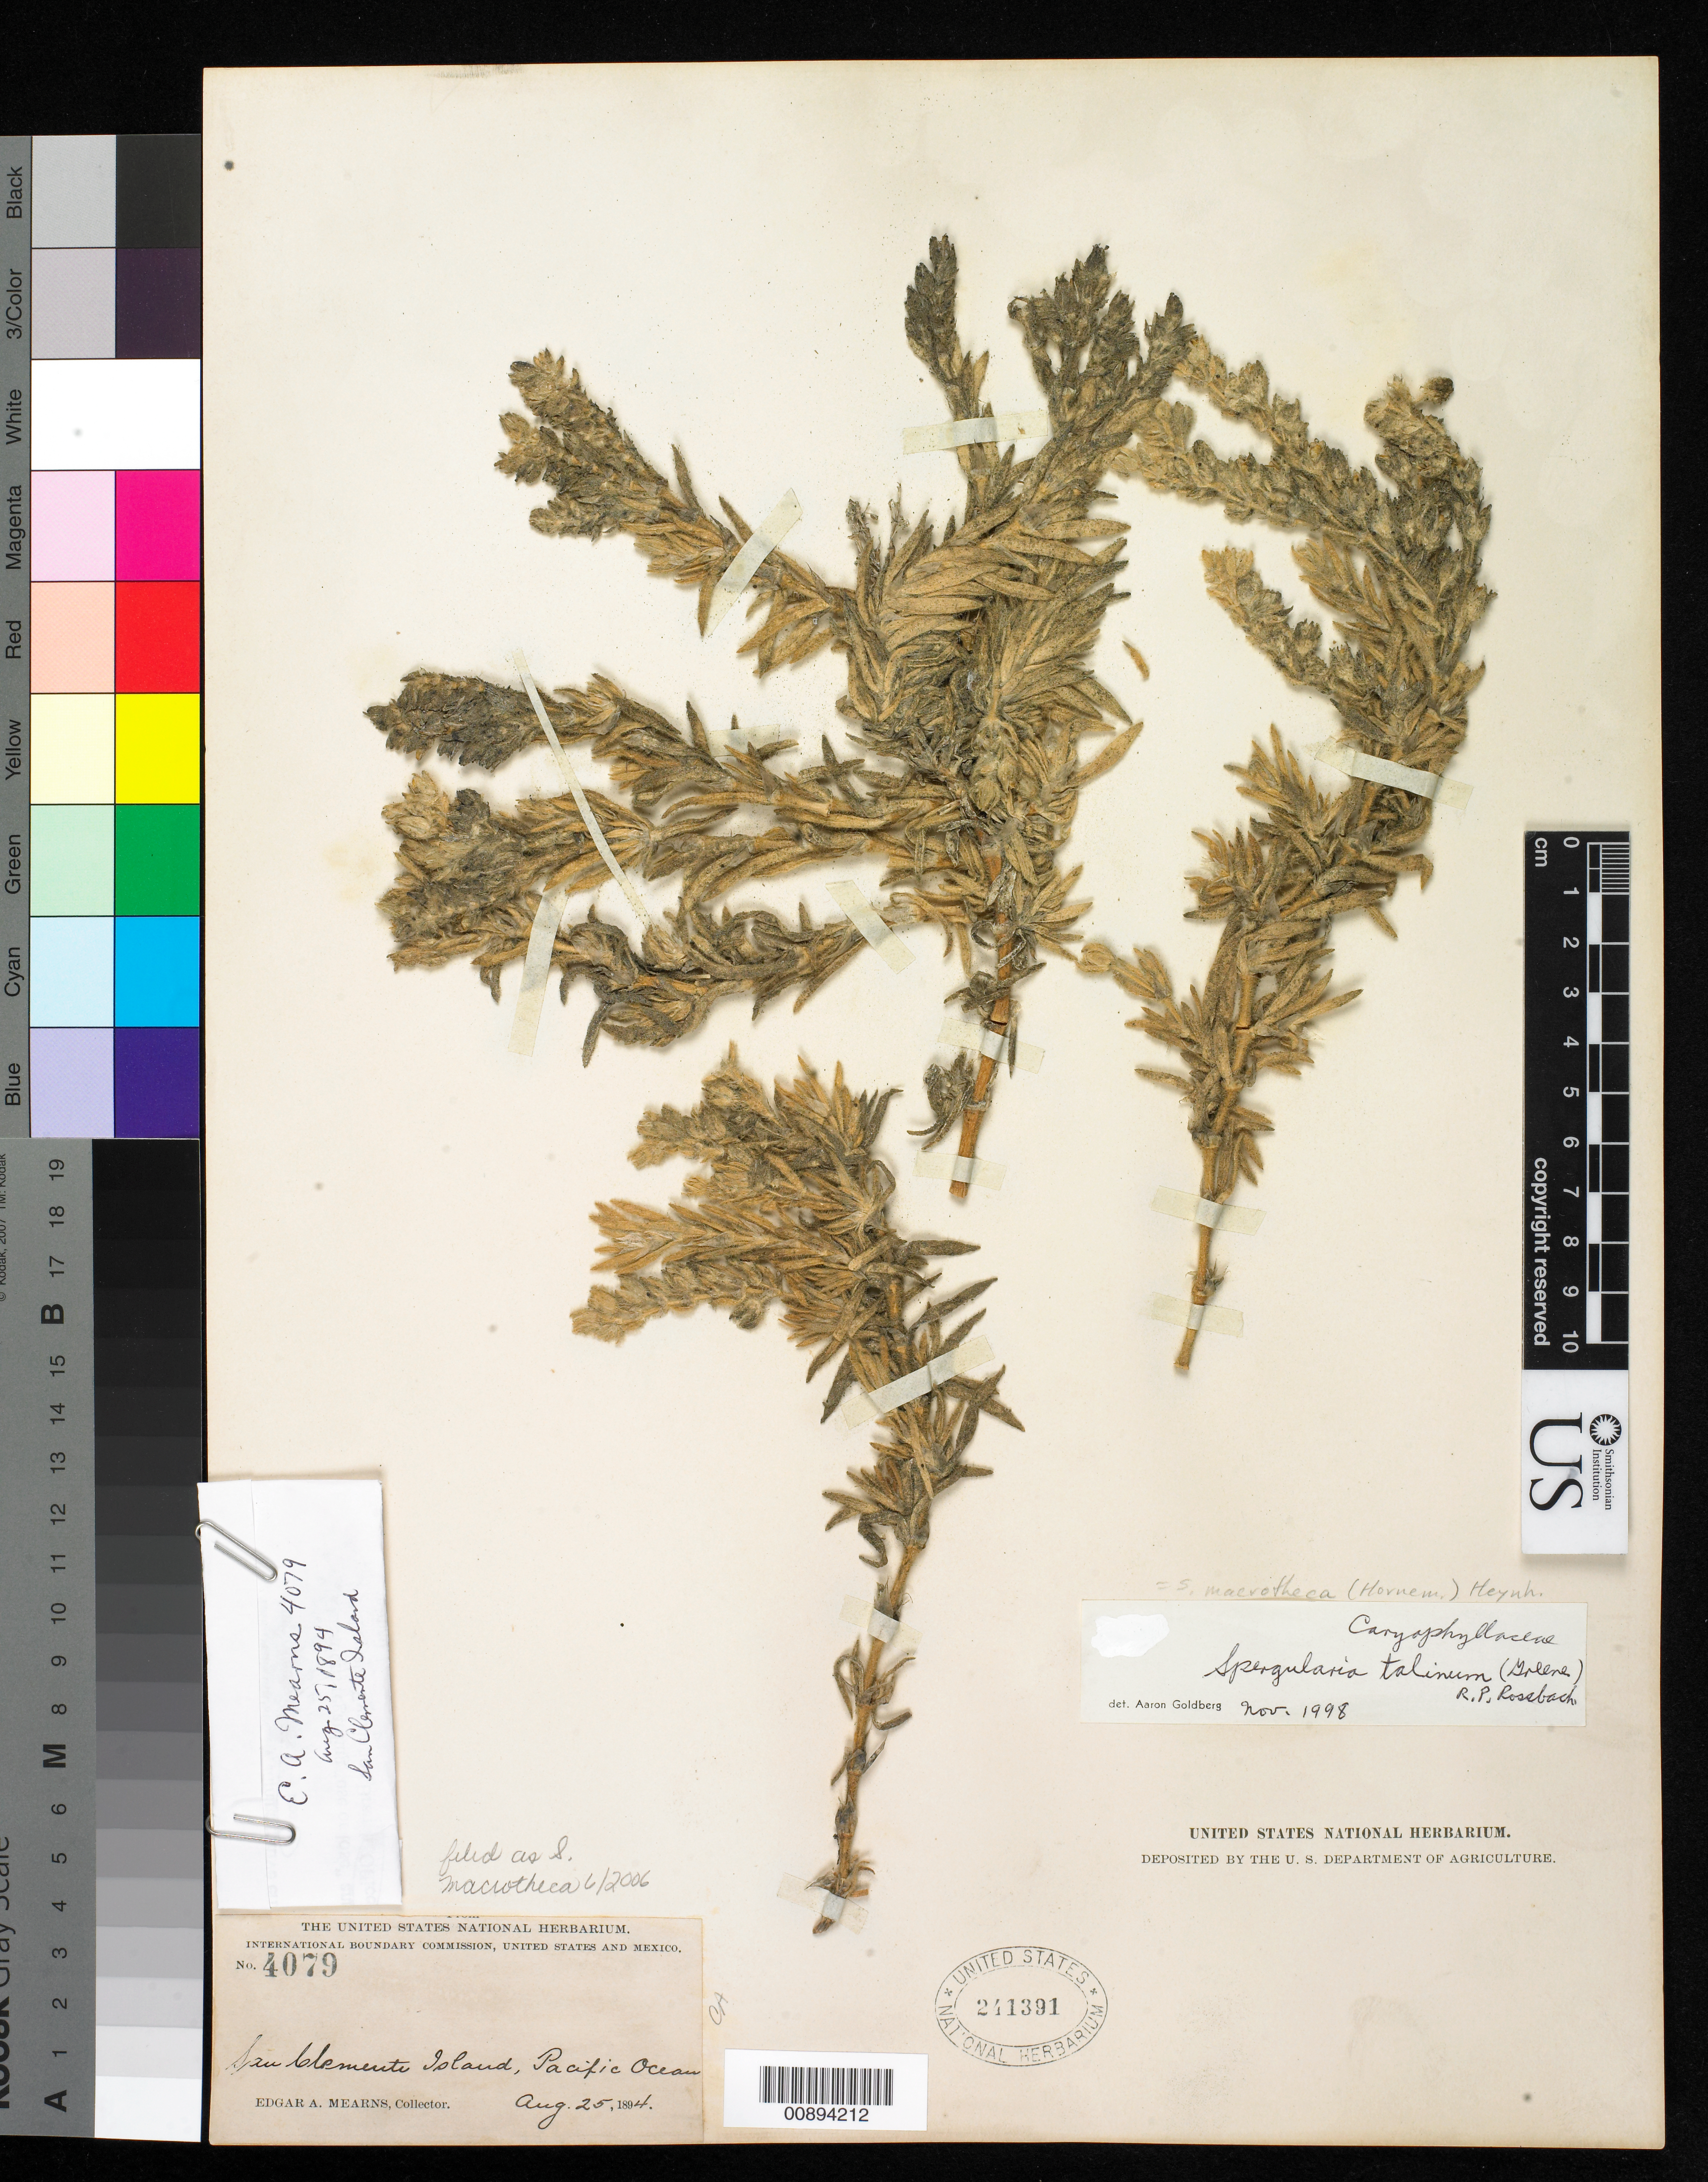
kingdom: Plantae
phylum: Tracheophyta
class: Magnoliopsida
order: Caryophyllales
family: Caryophyllaceae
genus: Spergularia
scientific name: Spergularia macrotheca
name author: (Hornem.) Heynh.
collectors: E. A. Mearns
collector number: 4079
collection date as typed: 25 Aug 1894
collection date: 1894-08-25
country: United States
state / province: California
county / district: Los Angeles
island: San Clemente I.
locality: San Clemente Island, Pacific Ocean.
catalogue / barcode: US 241391